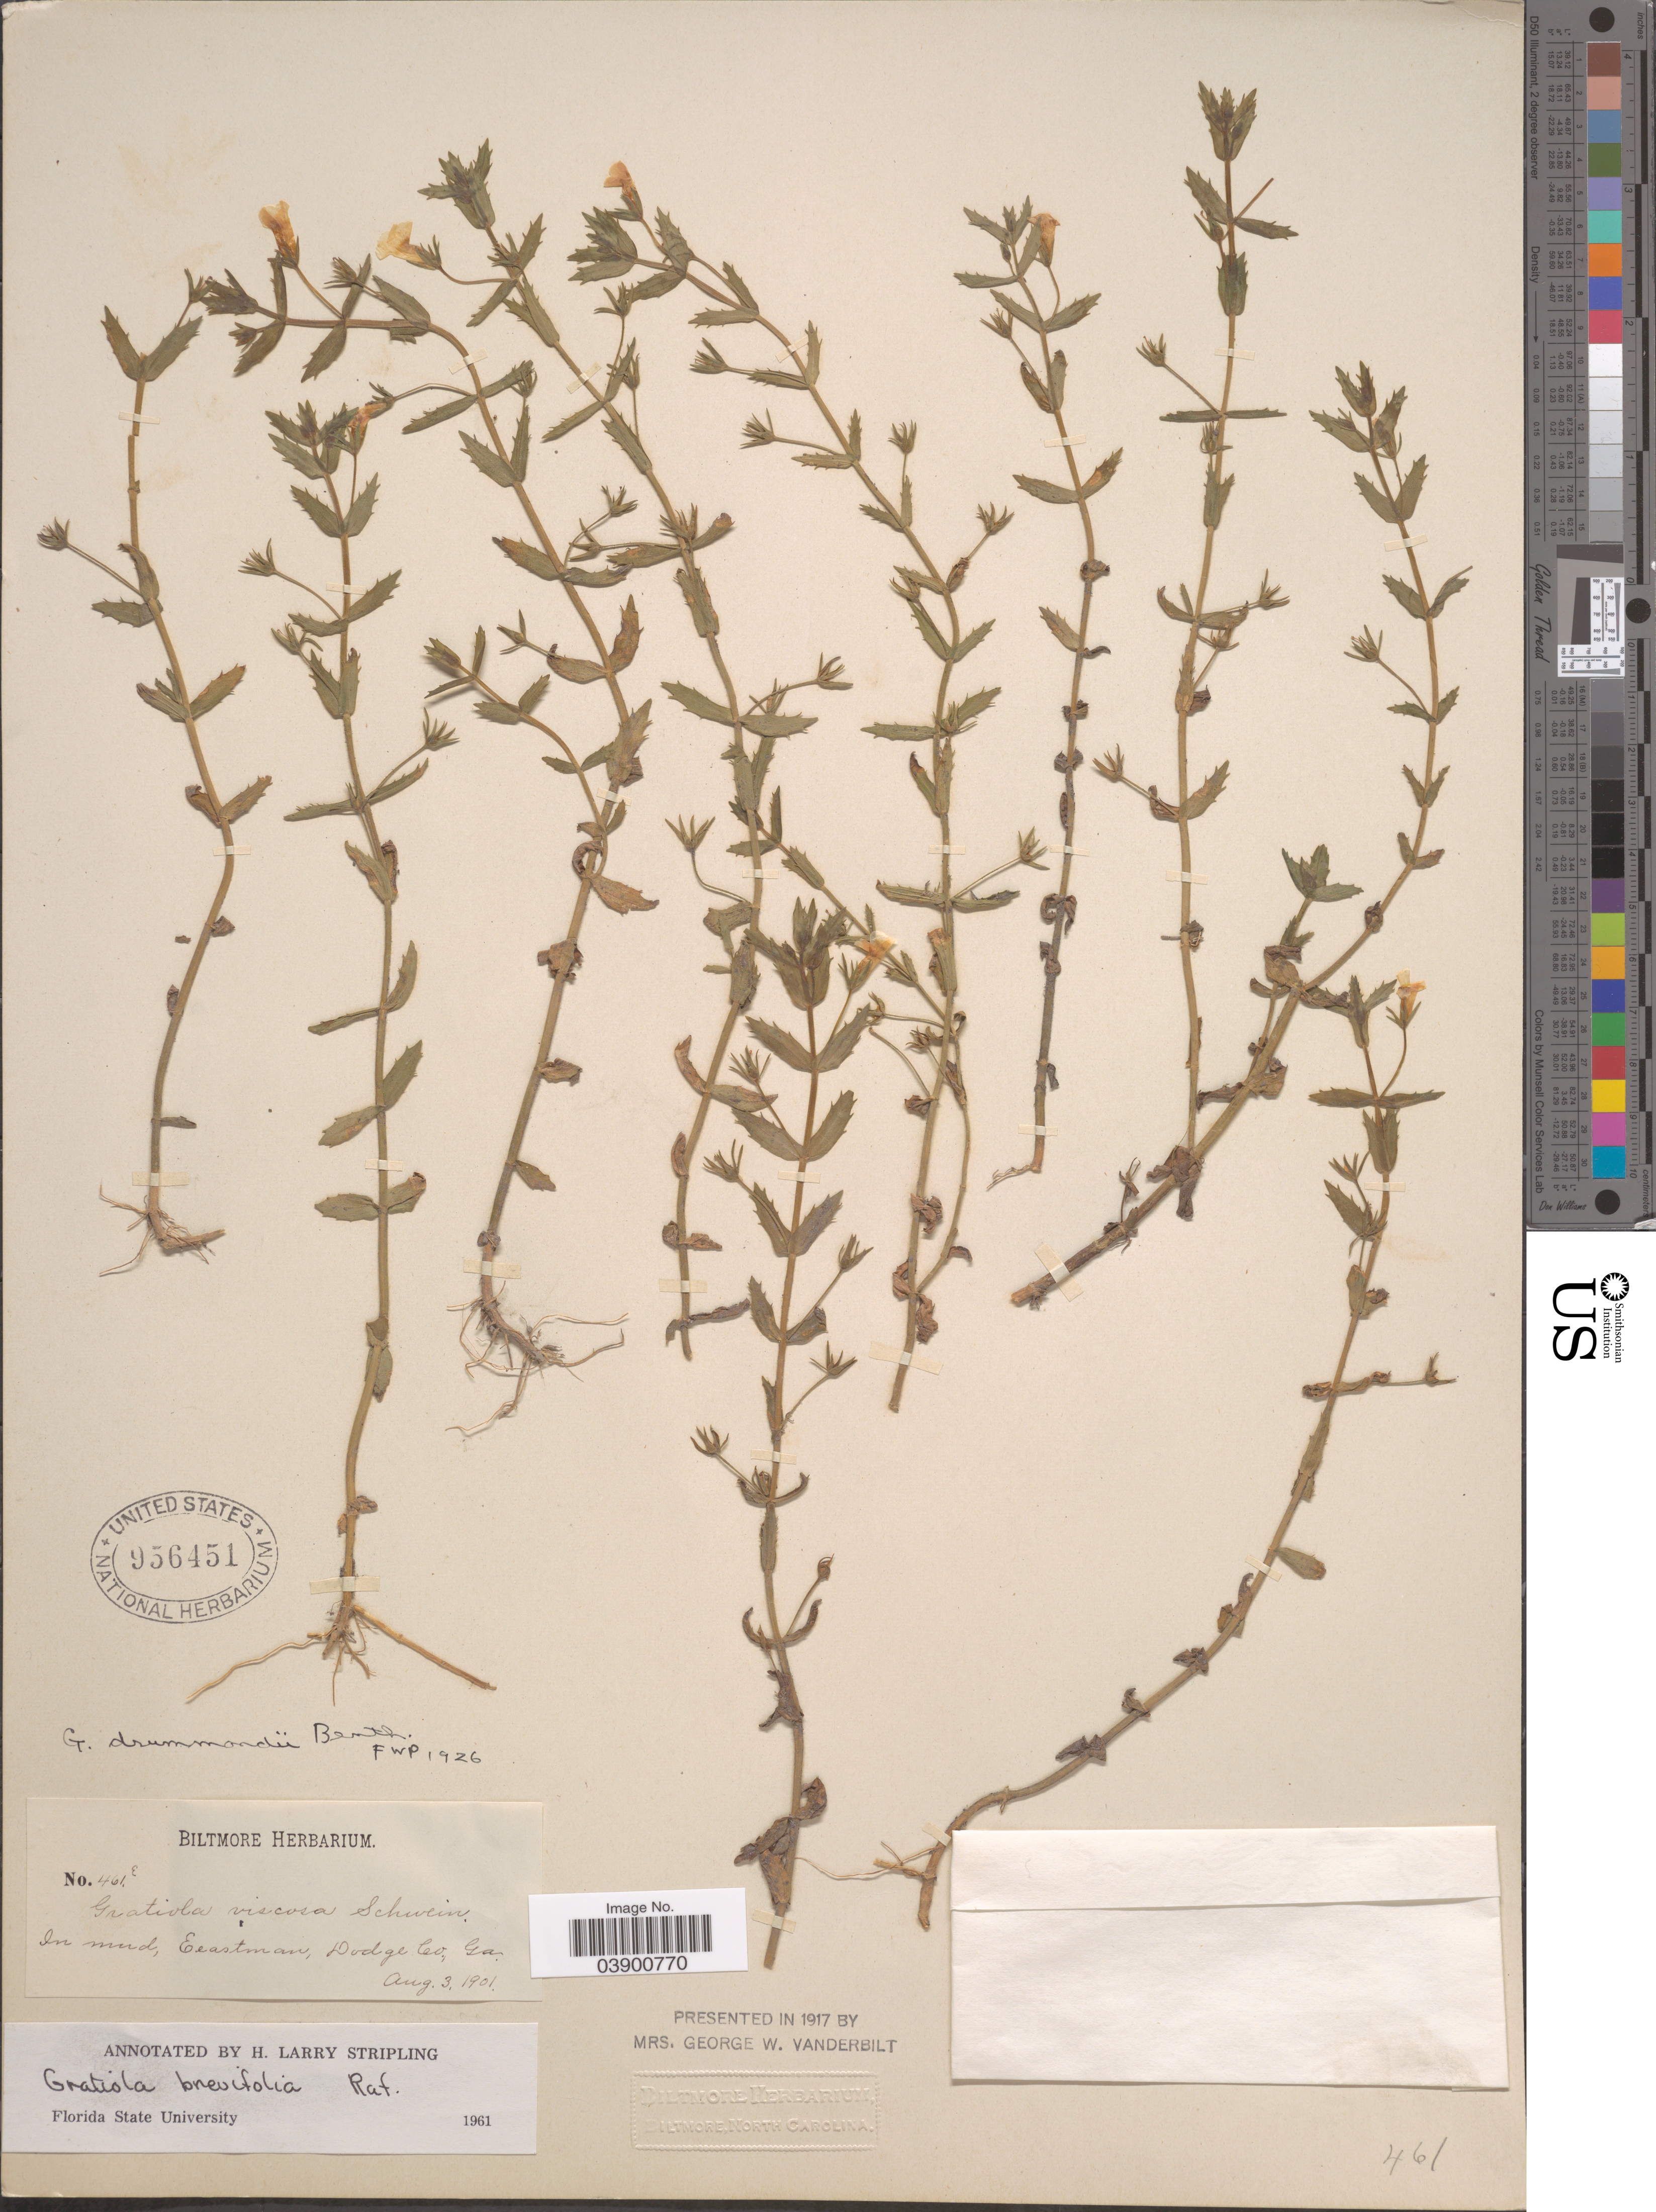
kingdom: Plantae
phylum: Tracheophyta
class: Magnoliopsida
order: Lamiales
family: Plantaginaceae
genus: Gratiola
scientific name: Gratiola brevifolia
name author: Raf.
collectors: ex herb. Biltmore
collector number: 461E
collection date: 1901-08-03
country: United States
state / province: Georgia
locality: Eeastman, Dodge Co.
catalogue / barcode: US 956451